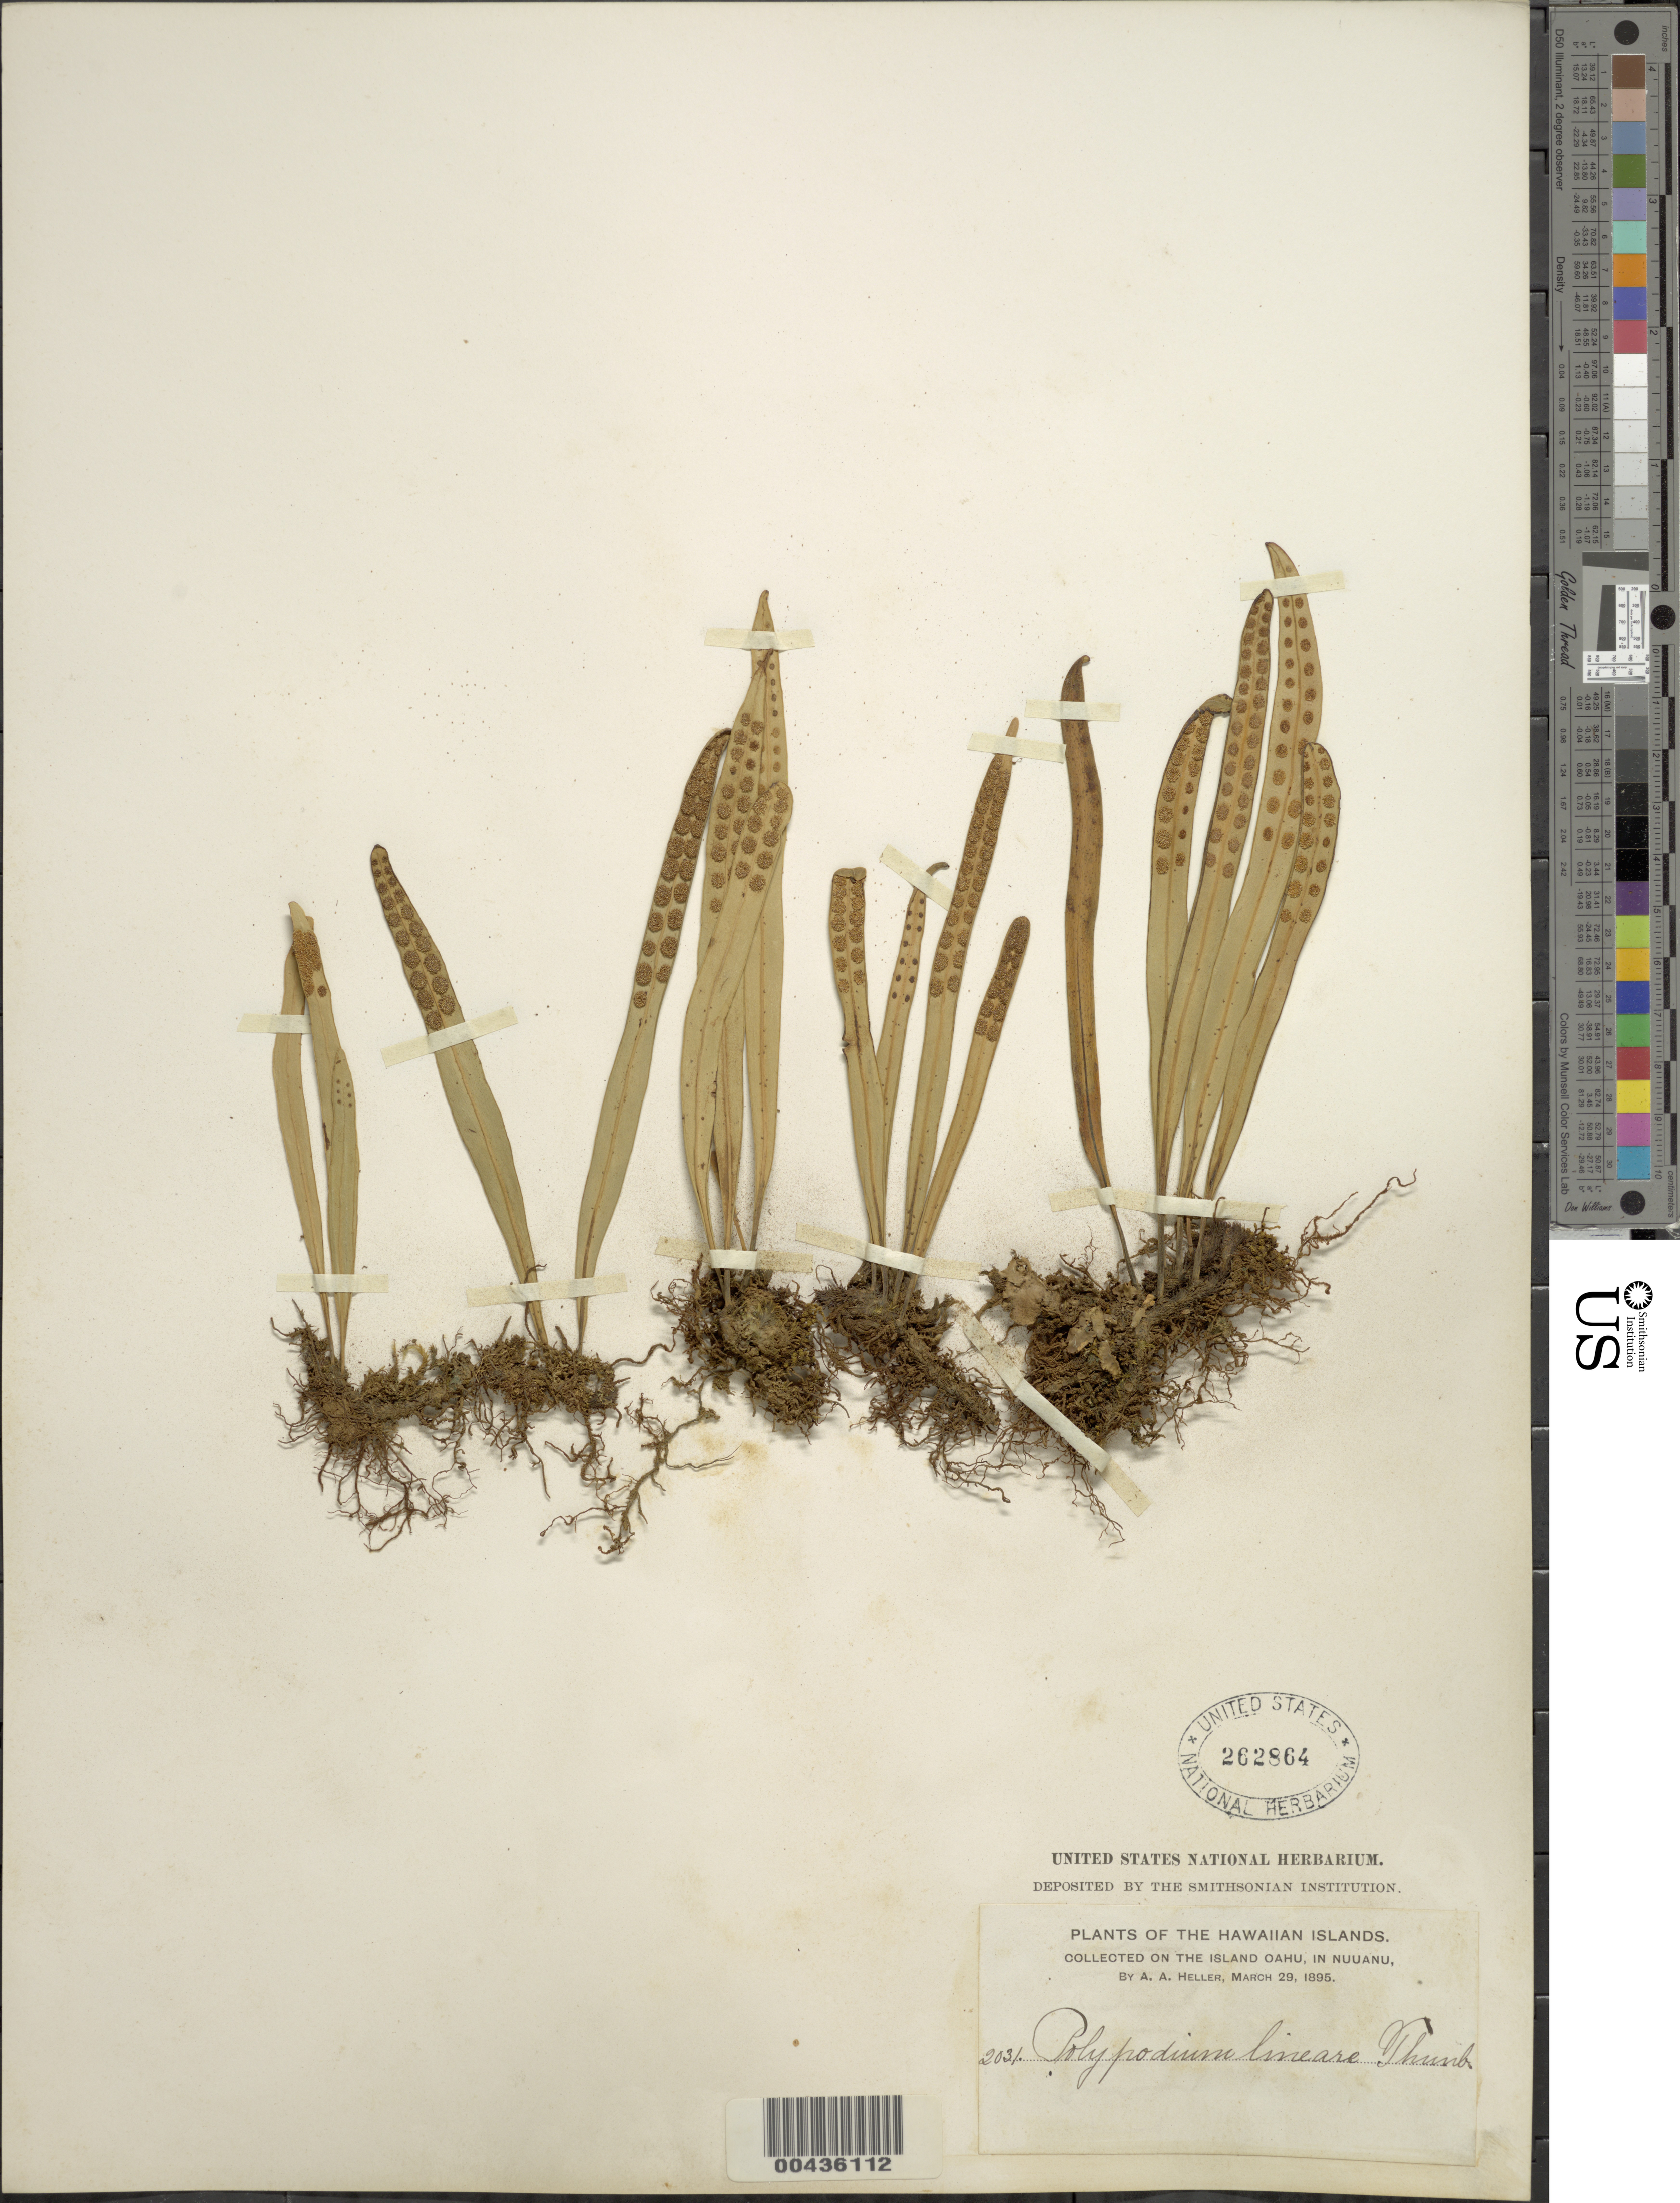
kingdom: Plantae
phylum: Tracheophyta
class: Polypodiopsida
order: Polypodiales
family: Polypodiaceae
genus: Lepisorus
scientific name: Lepisorus thunbergianus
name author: (Kaulf.) Ching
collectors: A. A. Heller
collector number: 2031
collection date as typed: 29 Mar 1895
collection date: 1895-03-29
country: United States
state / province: Hawaii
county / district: Honolulu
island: Oahu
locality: In Nuuanu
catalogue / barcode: US 262864